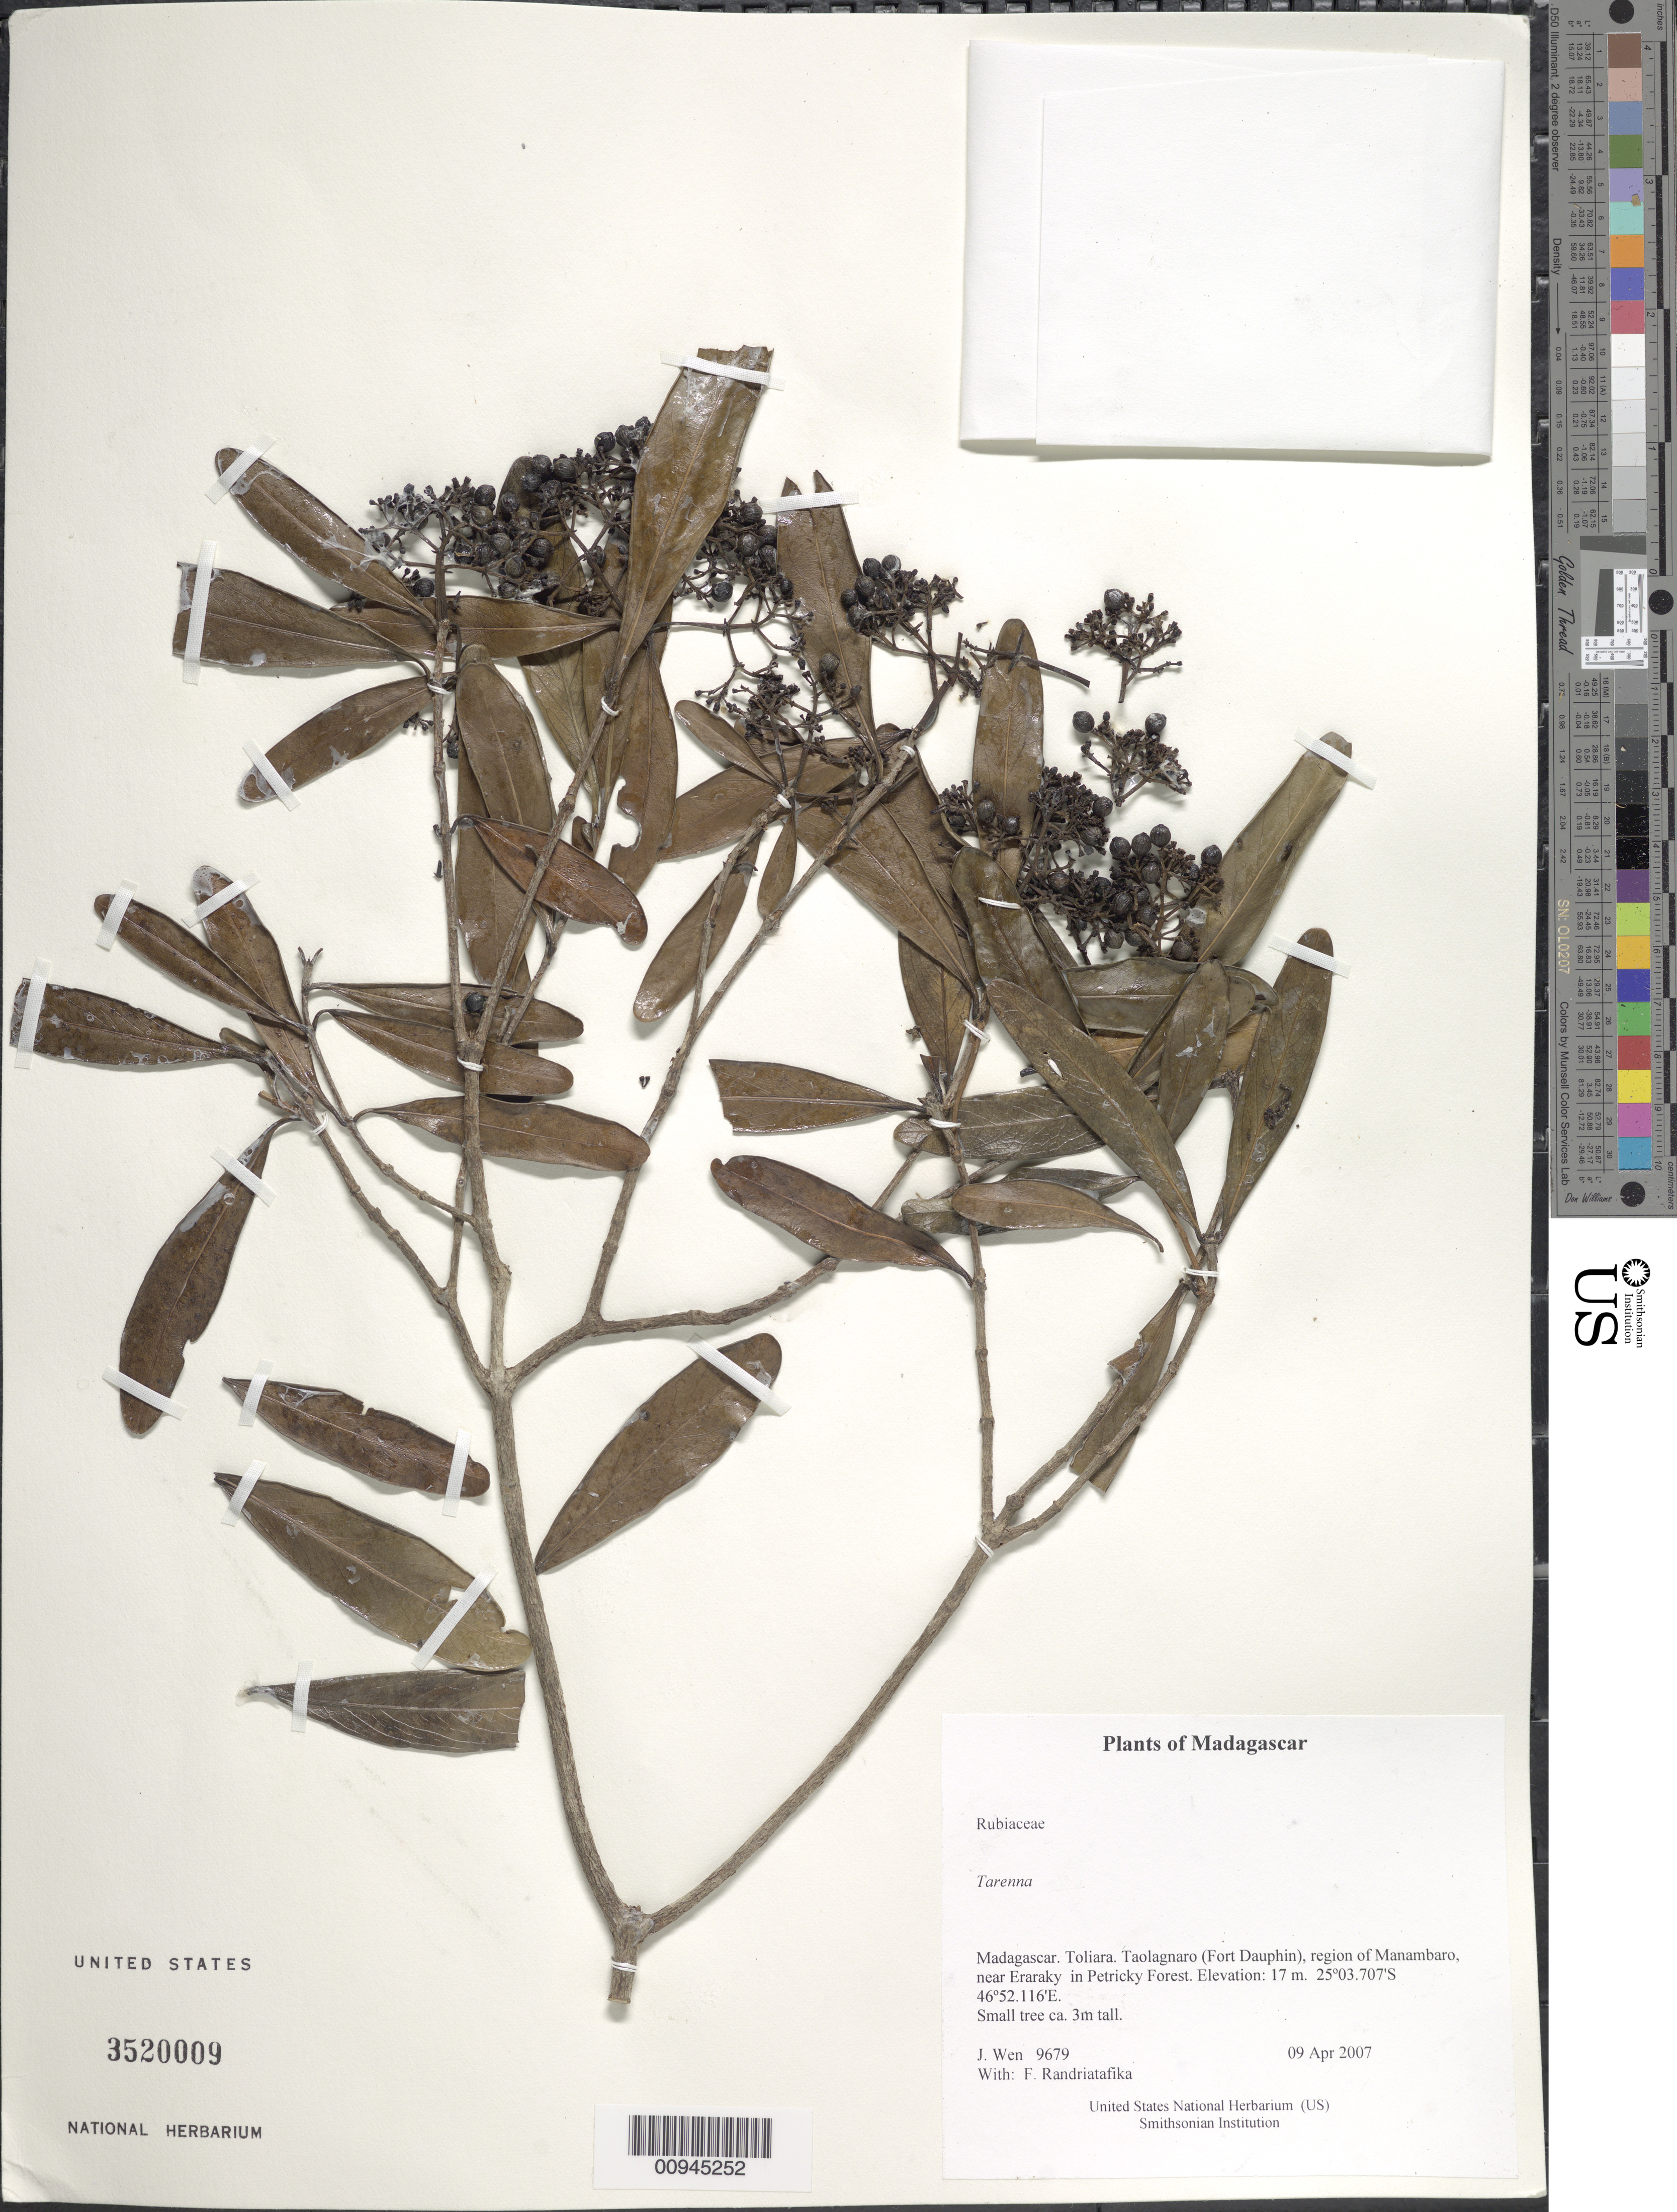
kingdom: Plantae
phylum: Tracheophyta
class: Magnoliopsida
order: Gentianales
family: Rubiaceae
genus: Tarenna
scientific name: Tarenna sp.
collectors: J. Wen & F. Randriatafika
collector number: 9679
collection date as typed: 09 Apr 2007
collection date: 2007-04-09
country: Madagascar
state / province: Anosy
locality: Taolagnaro (Fort Dauphin), region of Manambaro, near Eraraky in Petricky Forest.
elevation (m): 17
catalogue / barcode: US 3520009